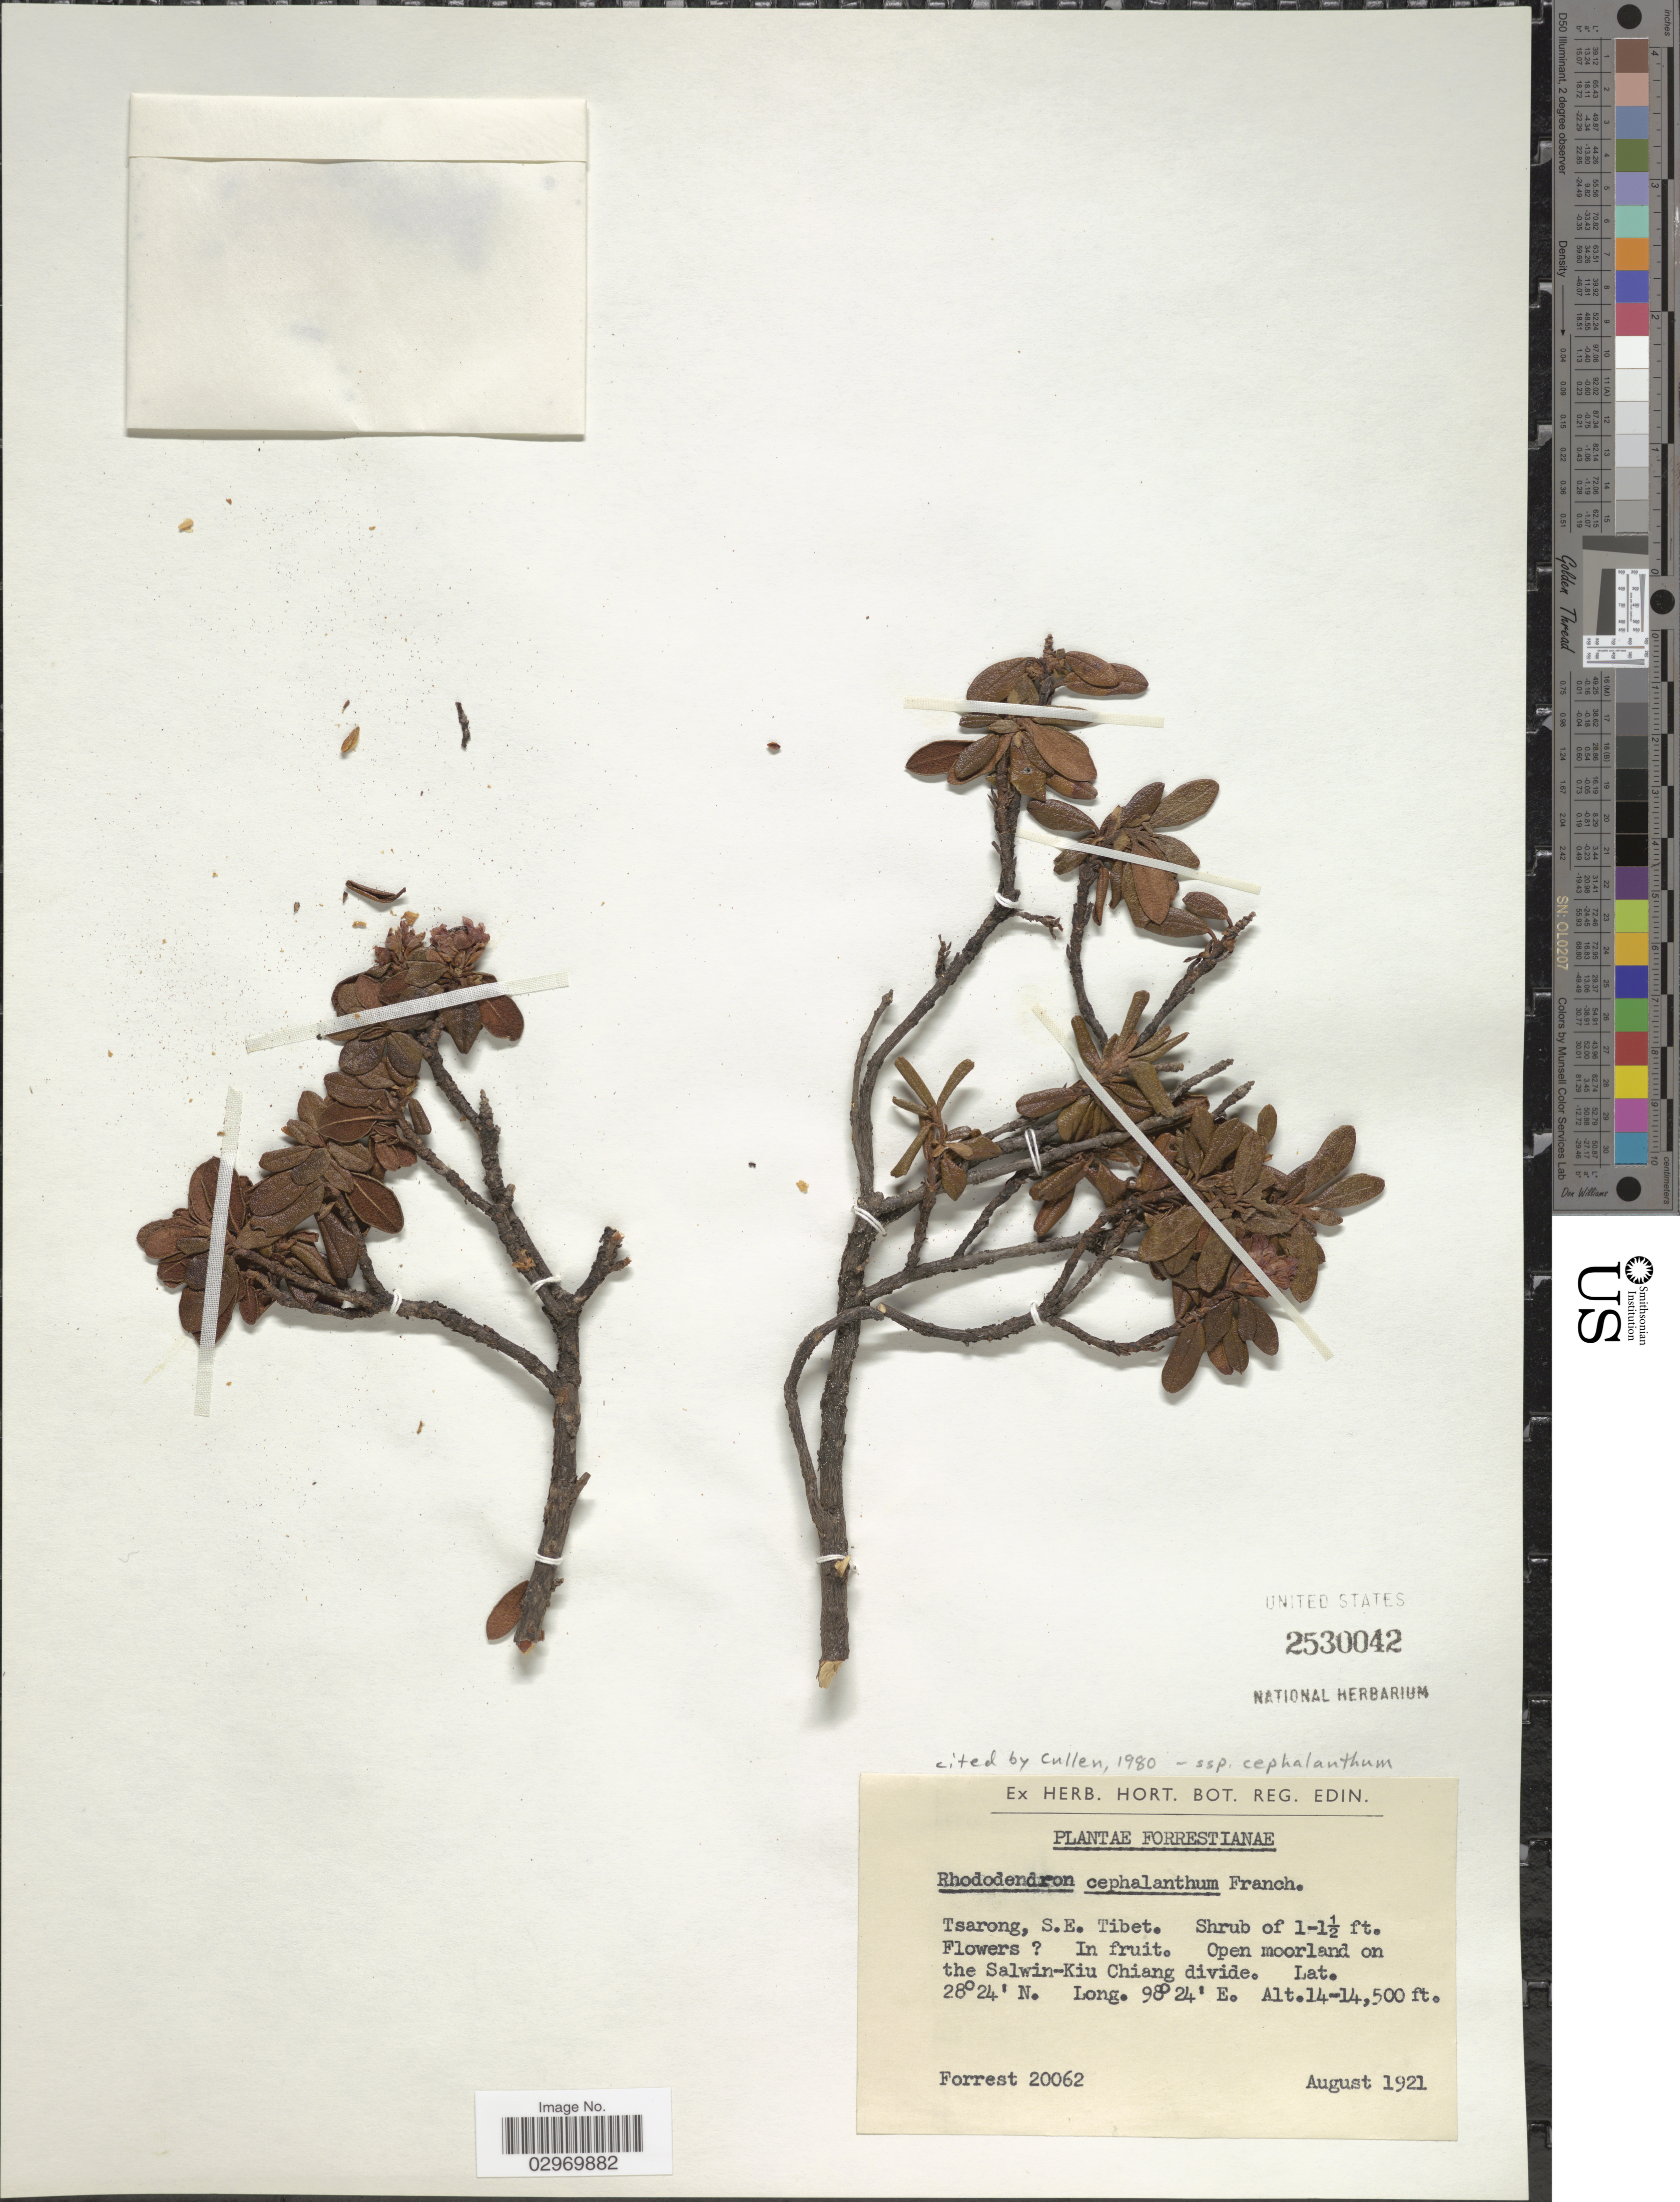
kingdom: Plantae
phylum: Tracheophyta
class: Magnoliopsida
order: Ericales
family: Ericaceae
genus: Rhododendron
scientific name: Rhododendron cephalanthum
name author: Franch.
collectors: -. Forrest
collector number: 20062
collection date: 1921-08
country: China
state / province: Xizang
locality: Tsarong, S.E. Tibet, Open moorland on the Salwin-Kiu Chiang divide.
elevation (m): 4267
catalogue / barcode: US 2530042